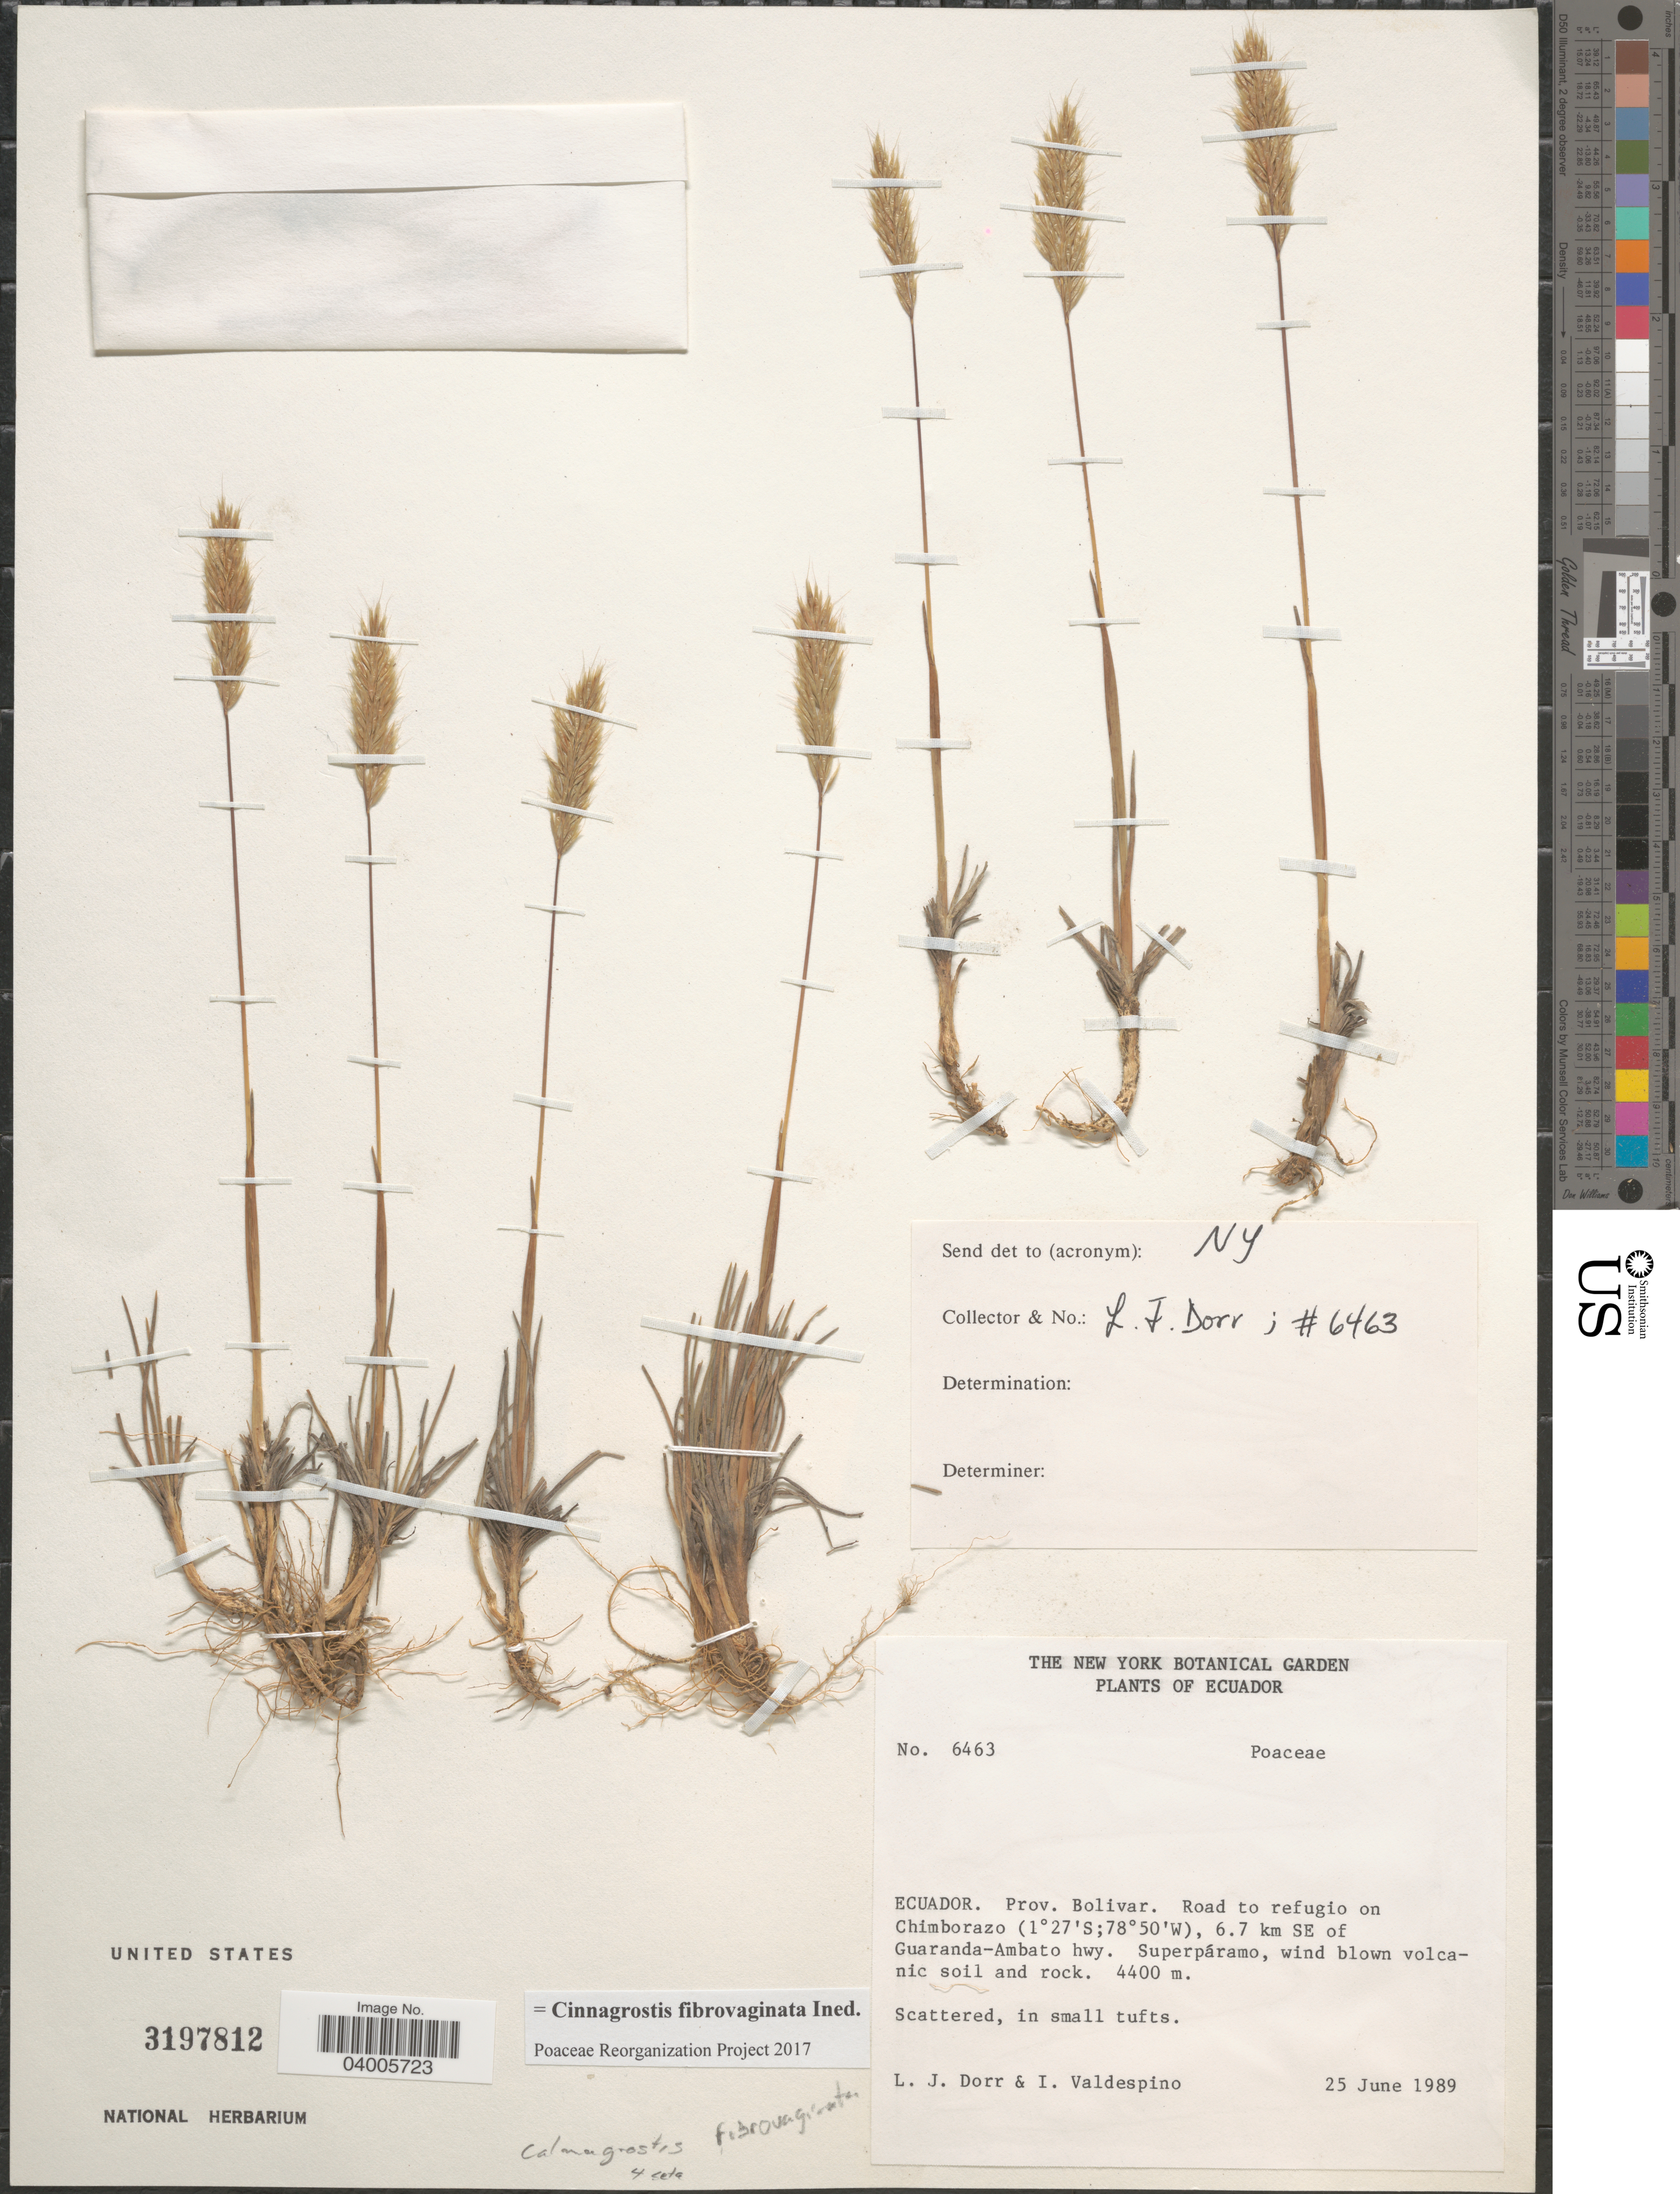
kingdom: Plantae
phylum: Tracheophyta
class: Liliopsida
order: Poales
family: Poaceae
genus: Cinnagrostis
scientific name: Cinnagrostis coarctata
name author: (Kunth) P.M. Peterson et al.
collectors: L. J. Dorr & I. Valdespino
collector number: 6463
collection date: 1989-06-25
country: Ecuador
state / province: Bolívar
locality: Road to refugio on Chimborazo, 6.7 km SE of Guaranda-Ambato hwy. Superpáramo, wind blown volcanic soil and rock.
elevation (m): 4400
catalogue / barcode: US 3197812